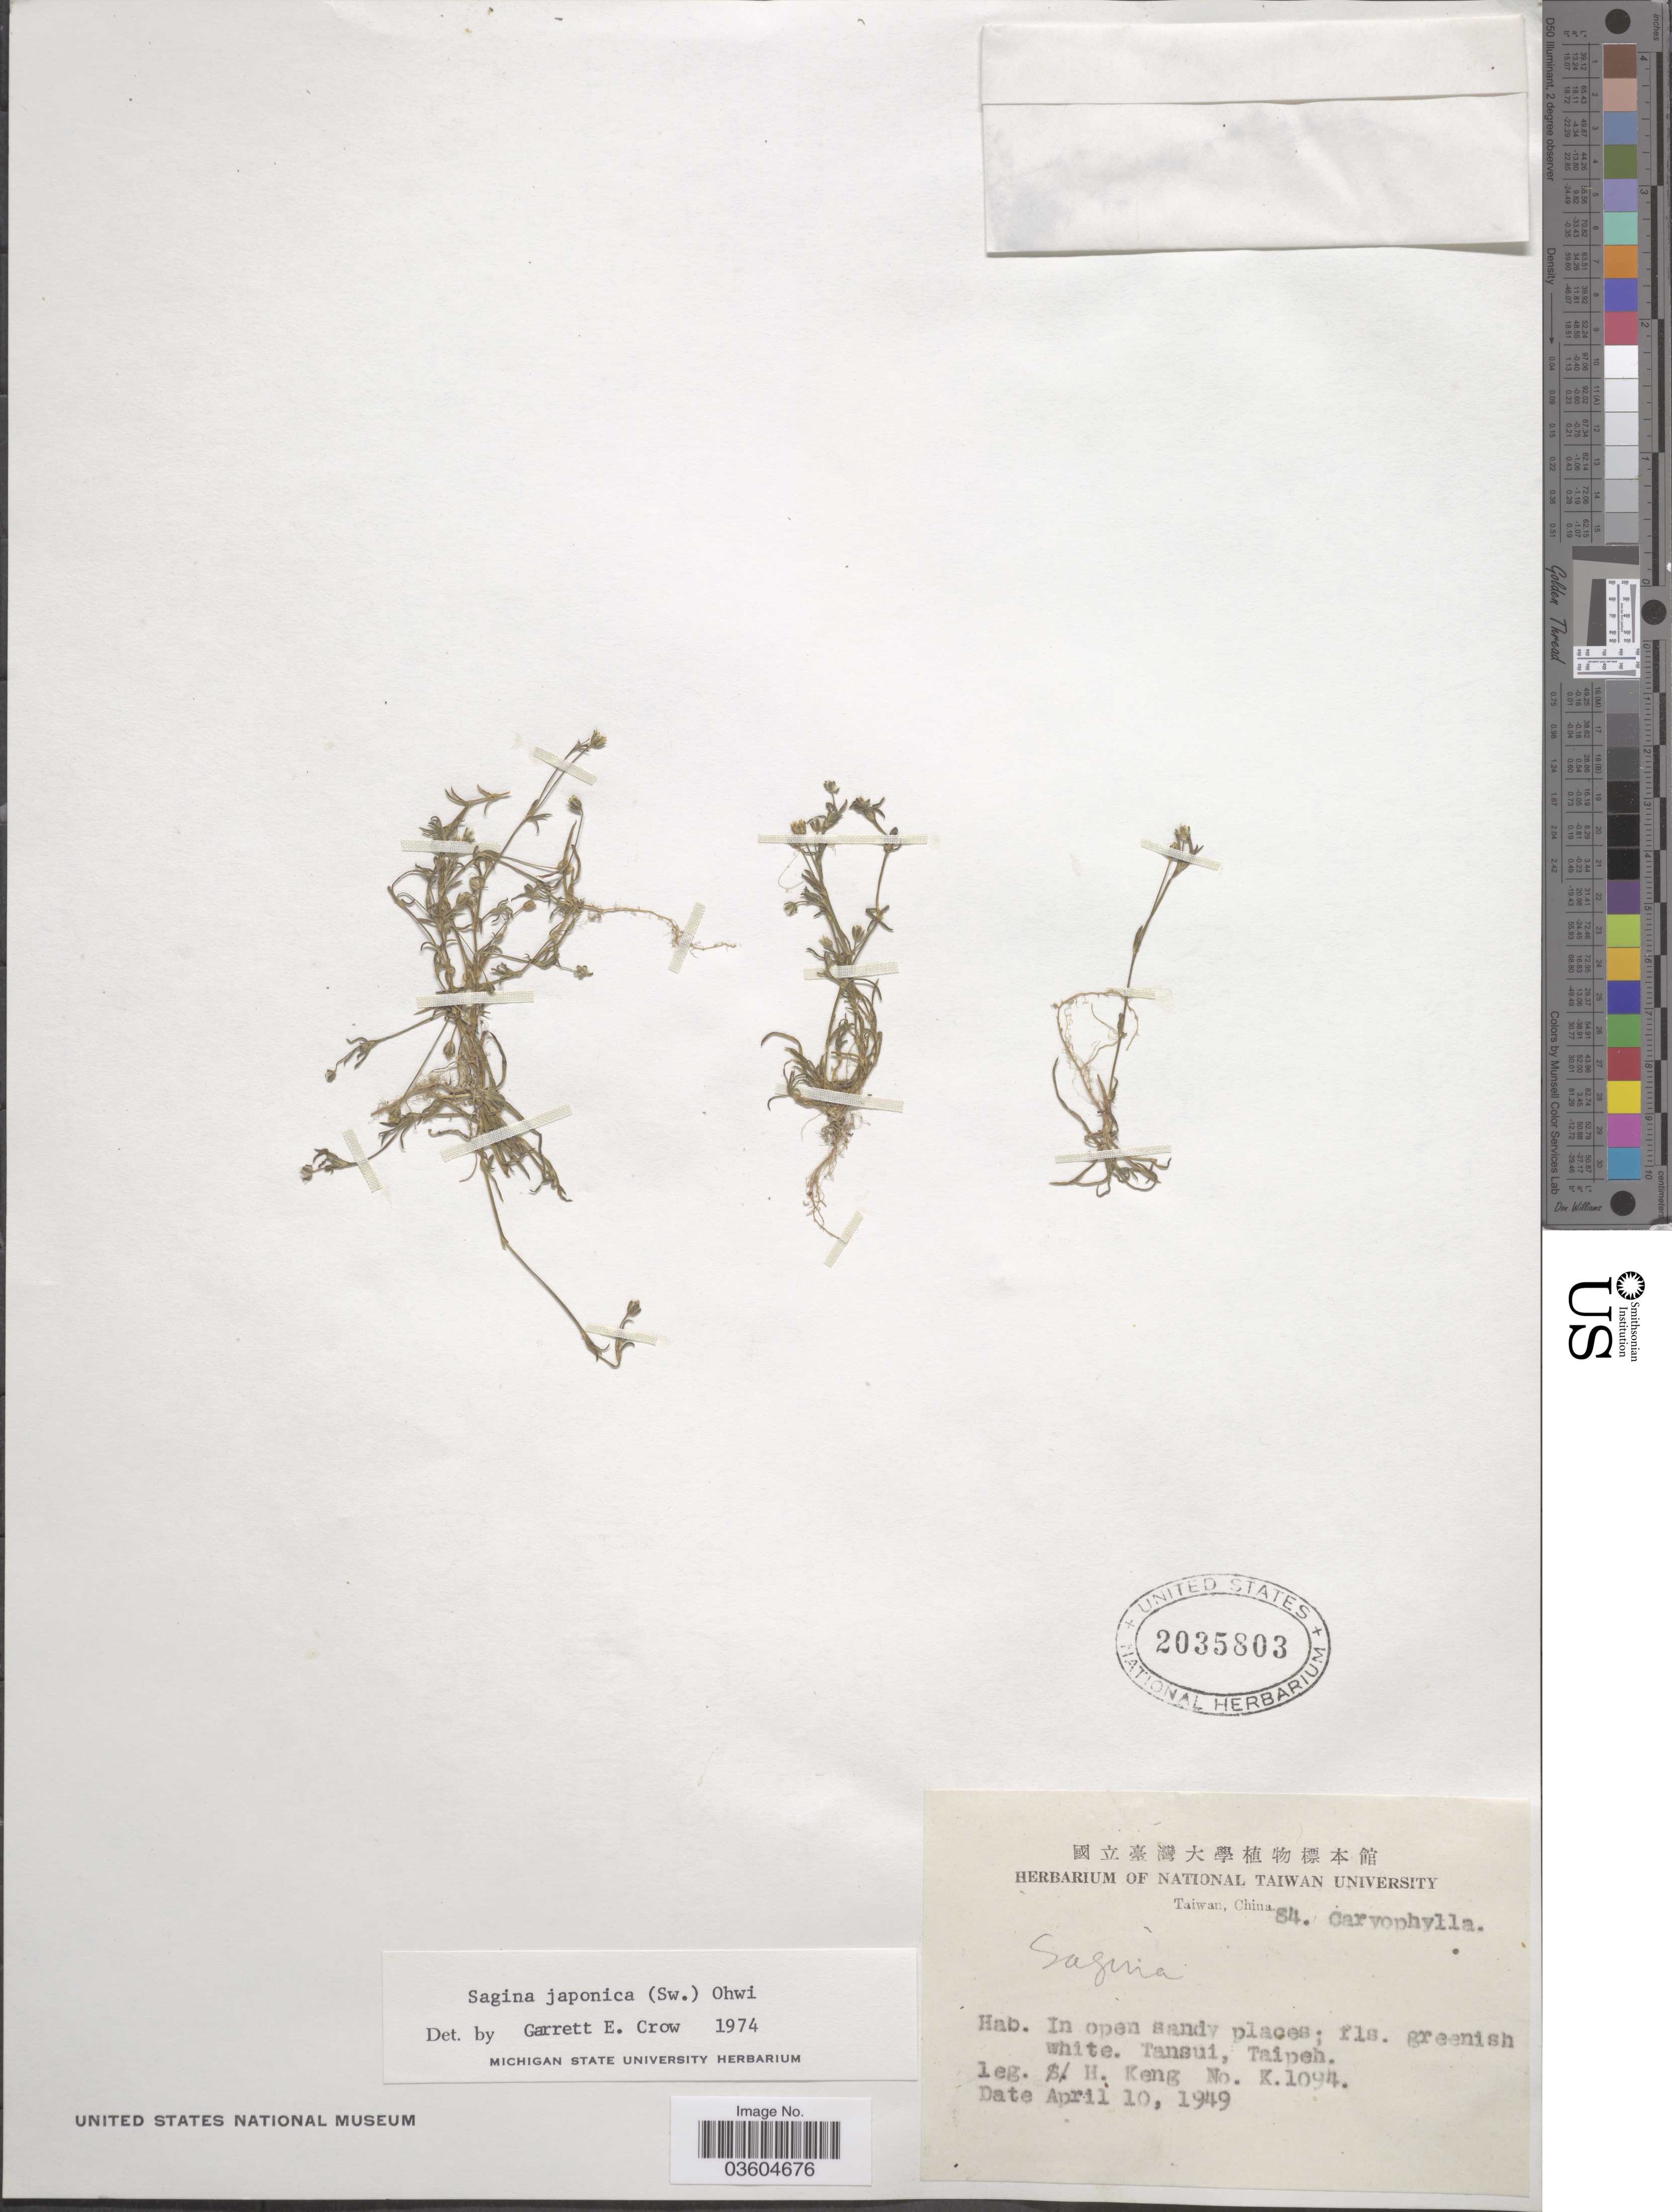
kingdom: Plantae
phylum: Tracheophyta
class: Magnoliopsida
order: Caryophyllales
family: Caryophyllaceae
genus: Sagina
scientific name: Sagina japonica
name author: (Sw.) Ohwi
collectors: H. Keng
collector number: K.1094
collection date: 1949-04-10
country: Taiwan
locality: Tansui, Taipeh.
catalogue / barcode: US 2035803